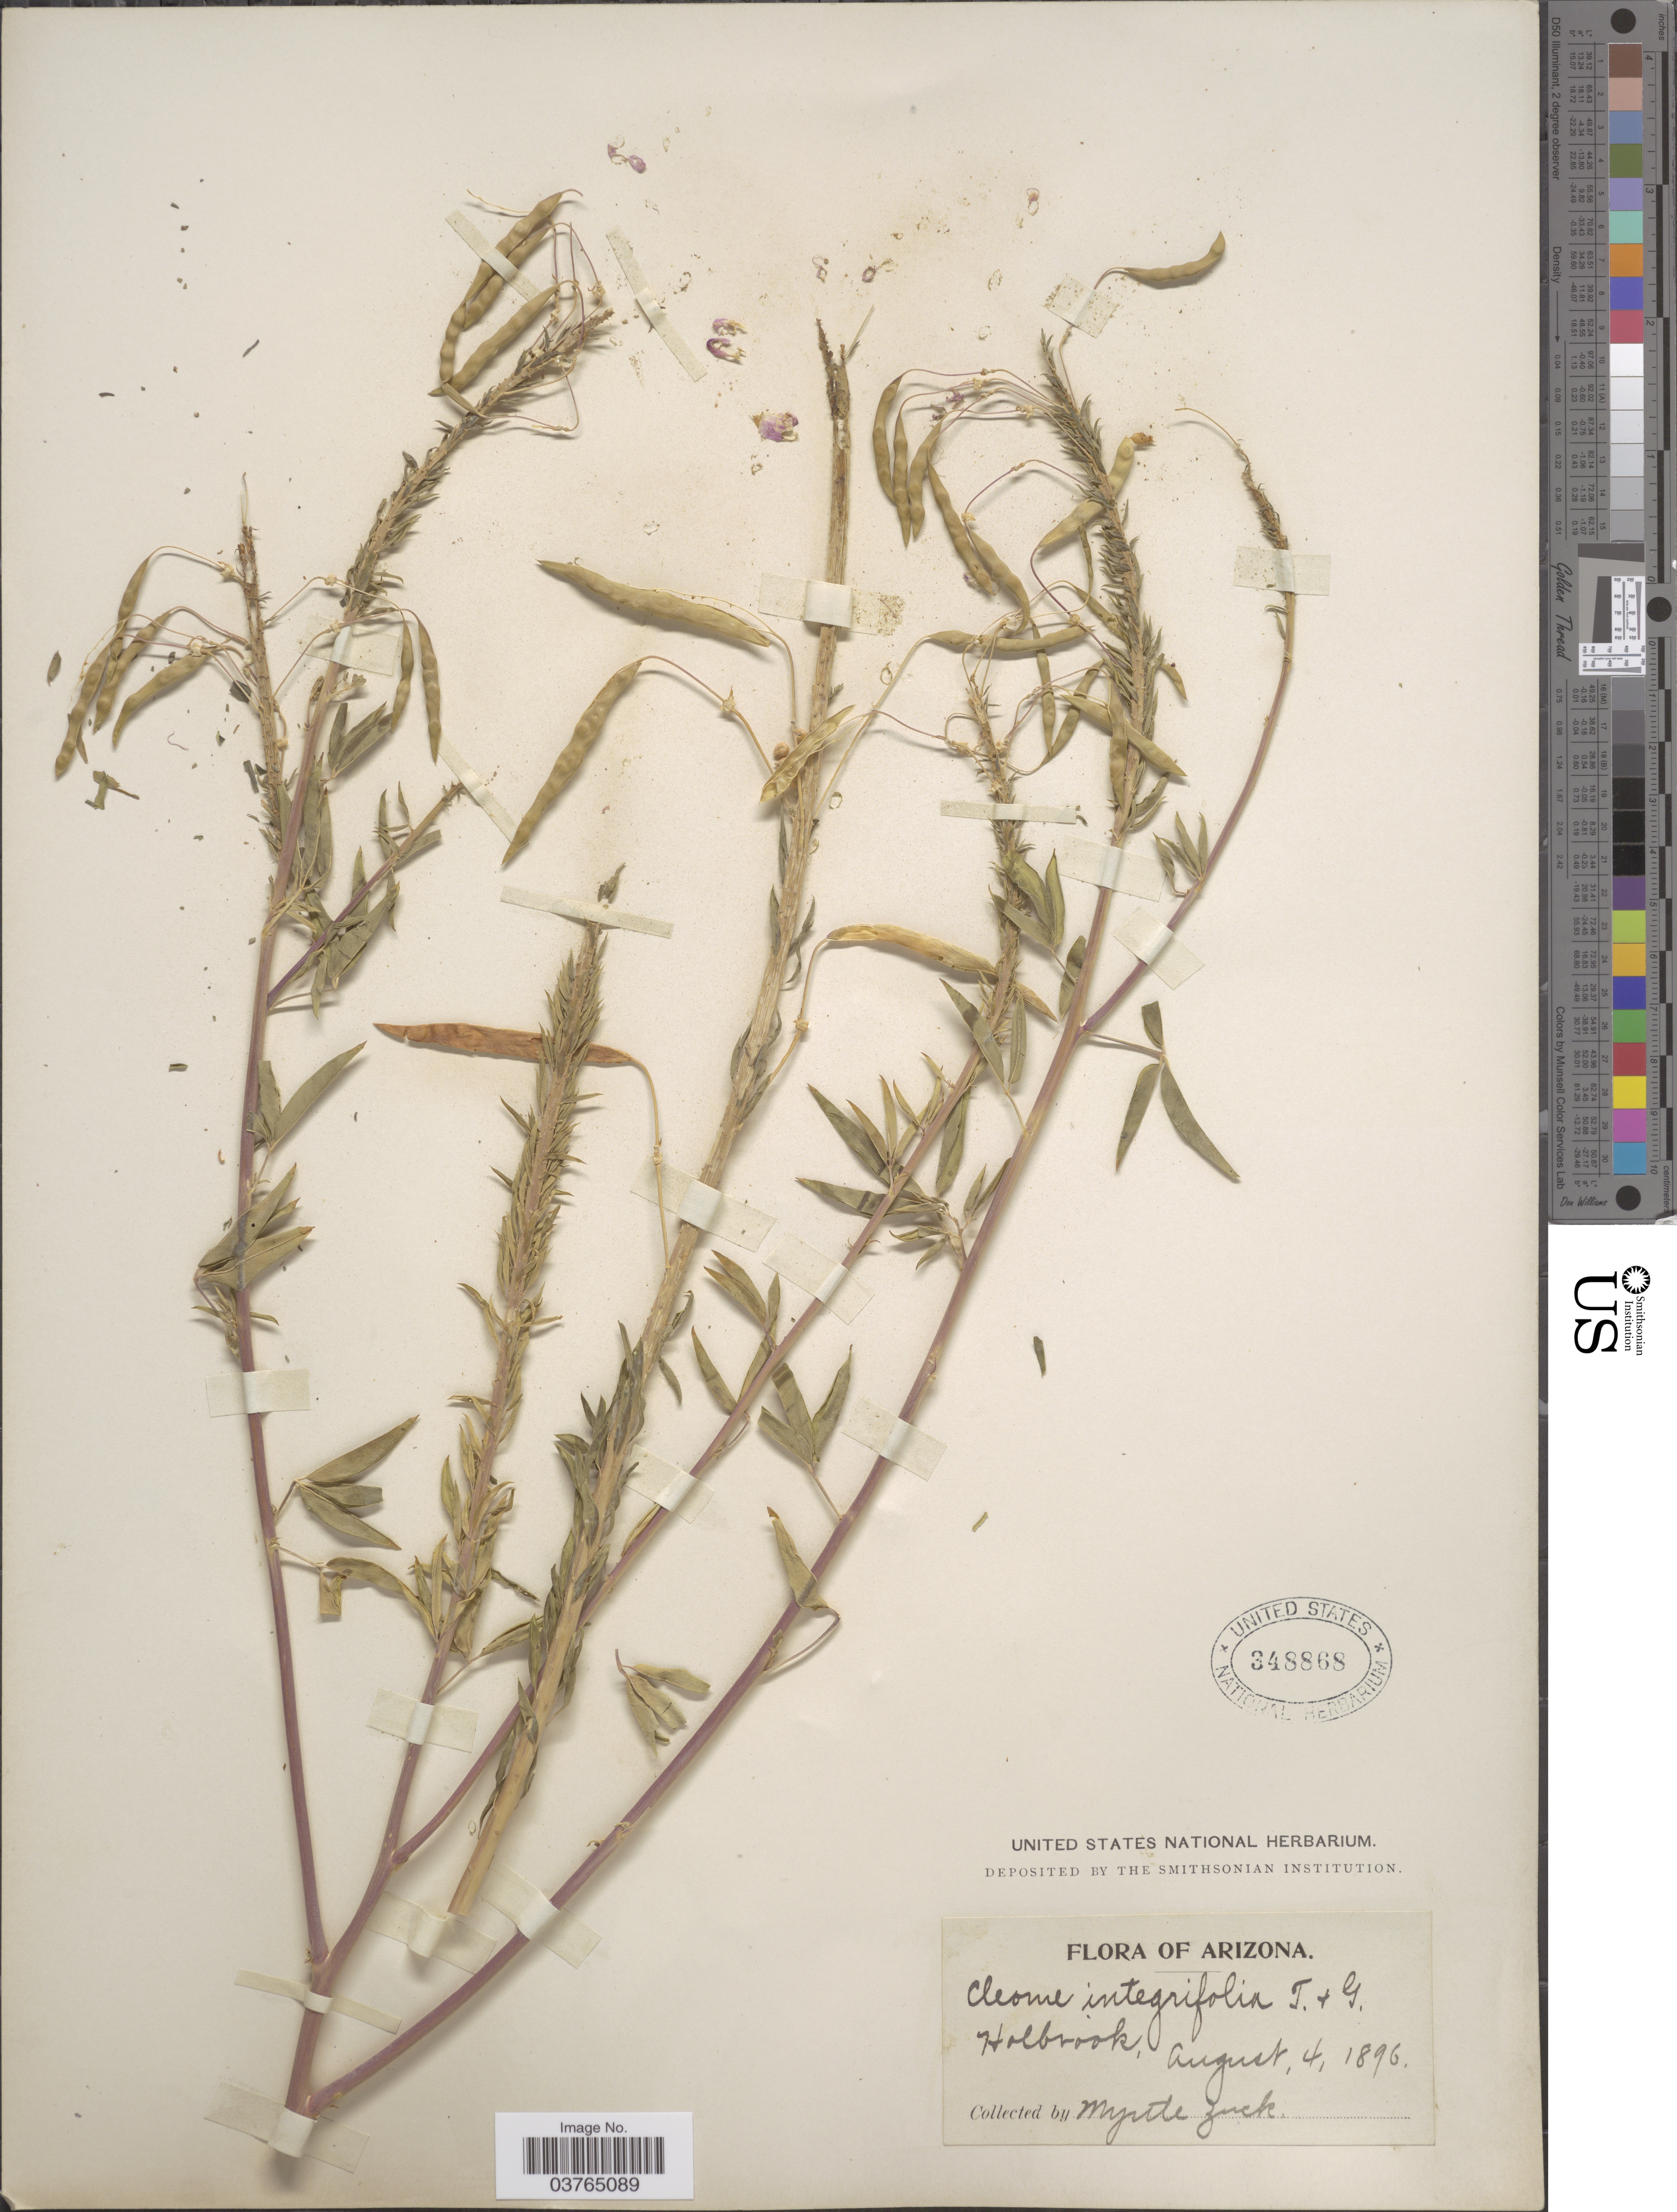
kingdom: Plantae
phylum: Tracheophyta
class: Magnoliopsida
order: Brassicales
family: Cleomaceae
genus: Cleomella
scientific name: Cleomella serrulata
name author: (Pursh) Roalson & J.C. Hall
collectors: M. Zuck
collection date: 1896-08-04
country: United States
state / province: Arizona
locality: Holbrook.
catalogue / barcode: US 348868